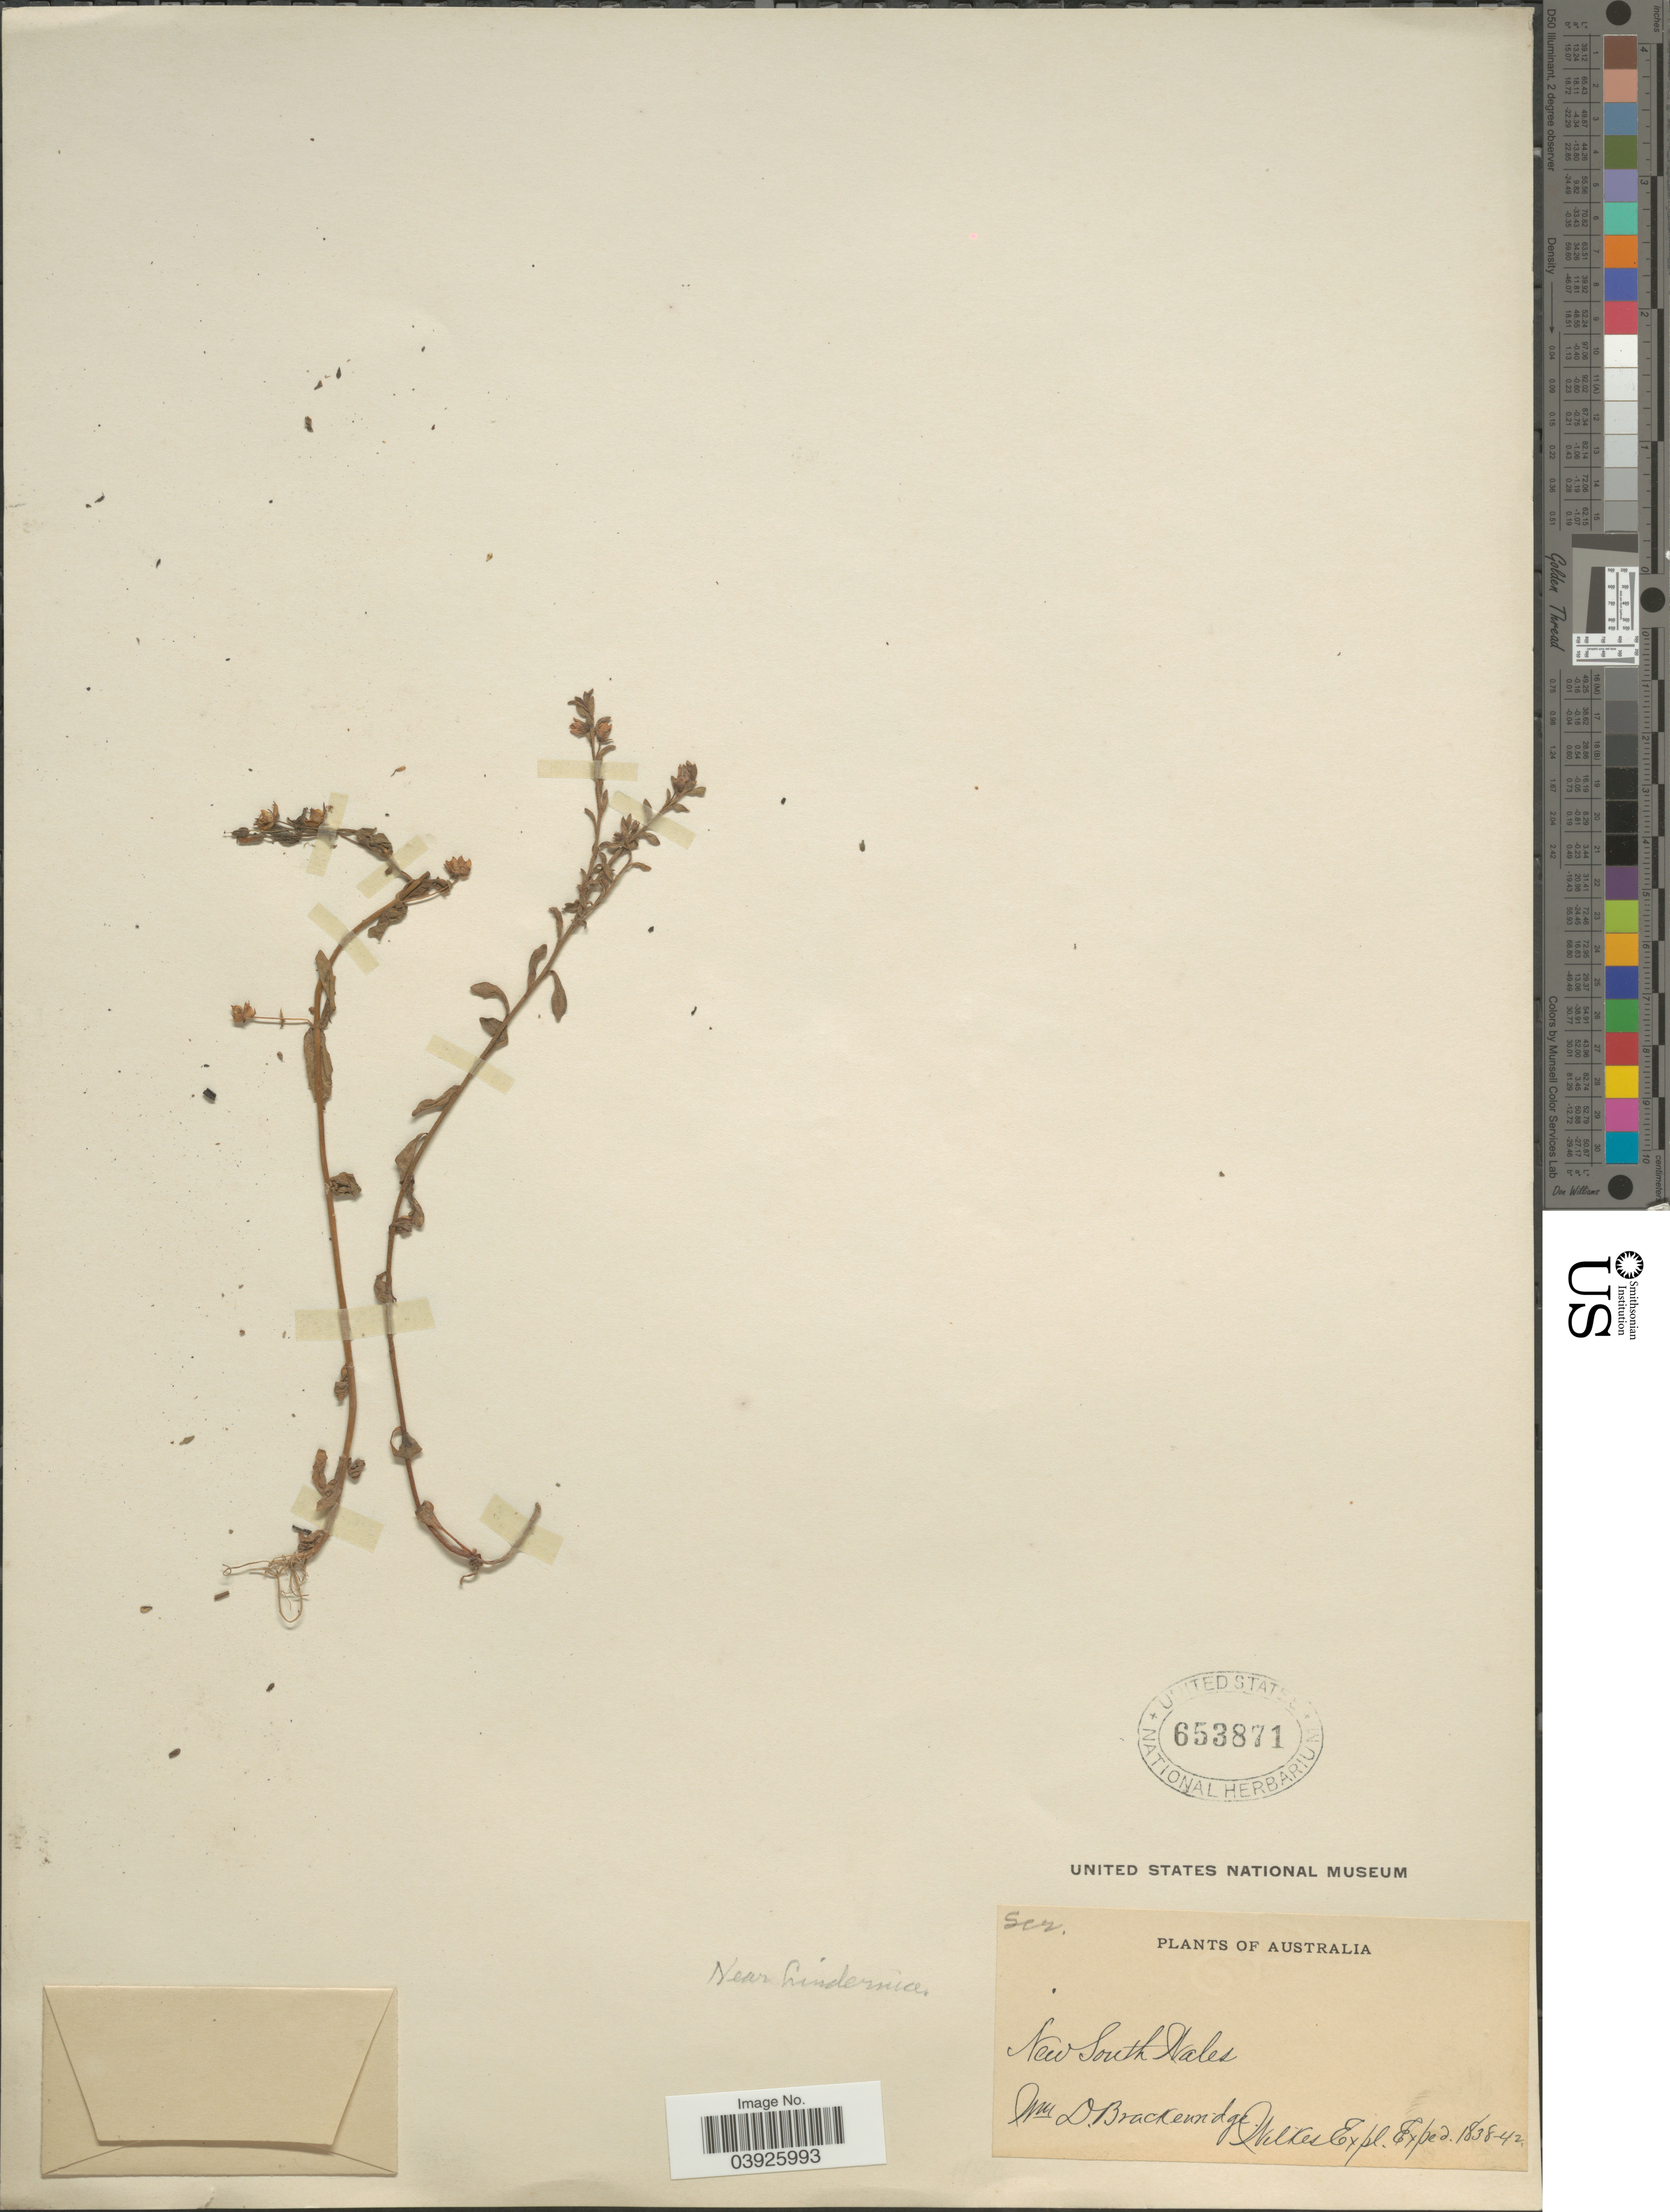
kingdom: Plantae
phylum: Tracheophyta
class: Magnoliopsida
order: Lamiales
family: Scrophulariaceae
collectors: W. D. Brackenridge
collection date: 1838/1842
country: Australia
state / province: New South Wales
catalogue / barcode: US 653871